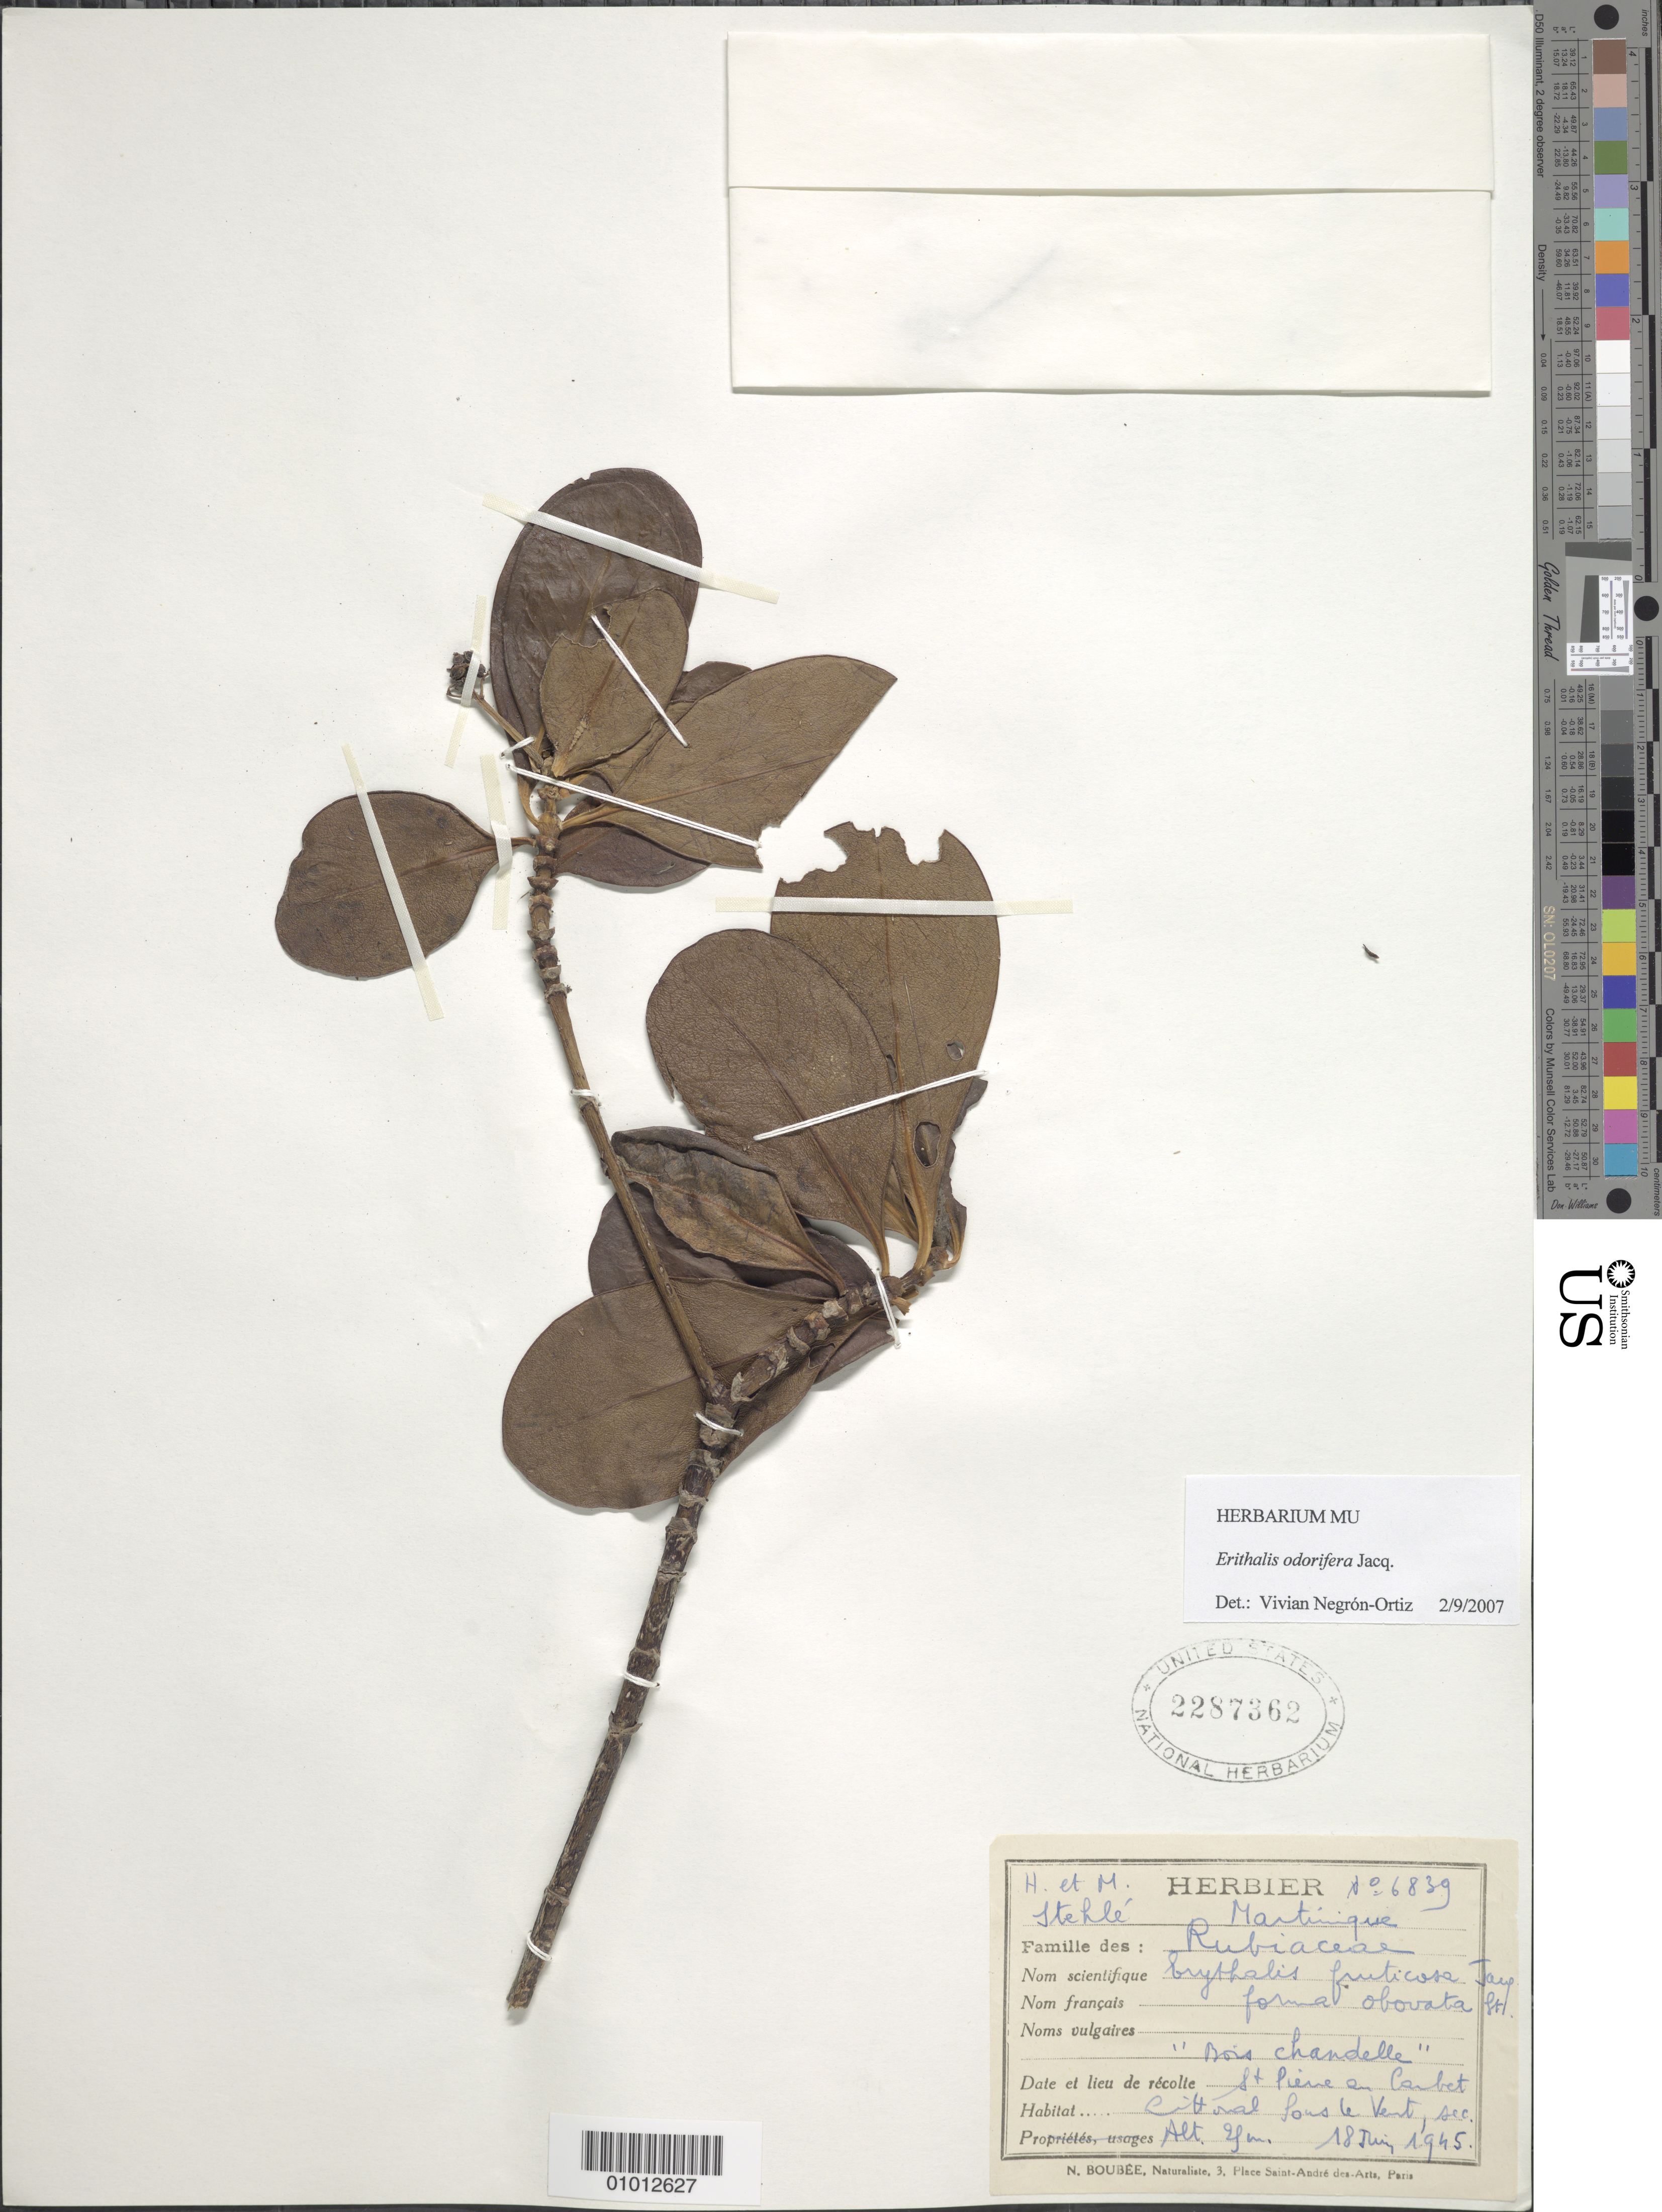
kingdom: Plantae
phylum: Tracheophyta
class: Magnoliopsida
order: Gentianales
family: Rubiaceae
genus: Erithalis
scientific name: Erithalis odorifera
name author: Jacq.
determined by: Negrón-Ortiz, V.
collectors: H. Stehlé & M. Stehlé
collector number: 6839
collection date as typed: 18 Jun 1945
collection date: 1945-06-18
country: Martinique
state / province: Saint-Pierre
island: Martinique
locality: St. Pierre en Carbet, littoral Sous le Vent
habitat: Sec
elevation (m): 25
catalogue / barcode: US 2287362